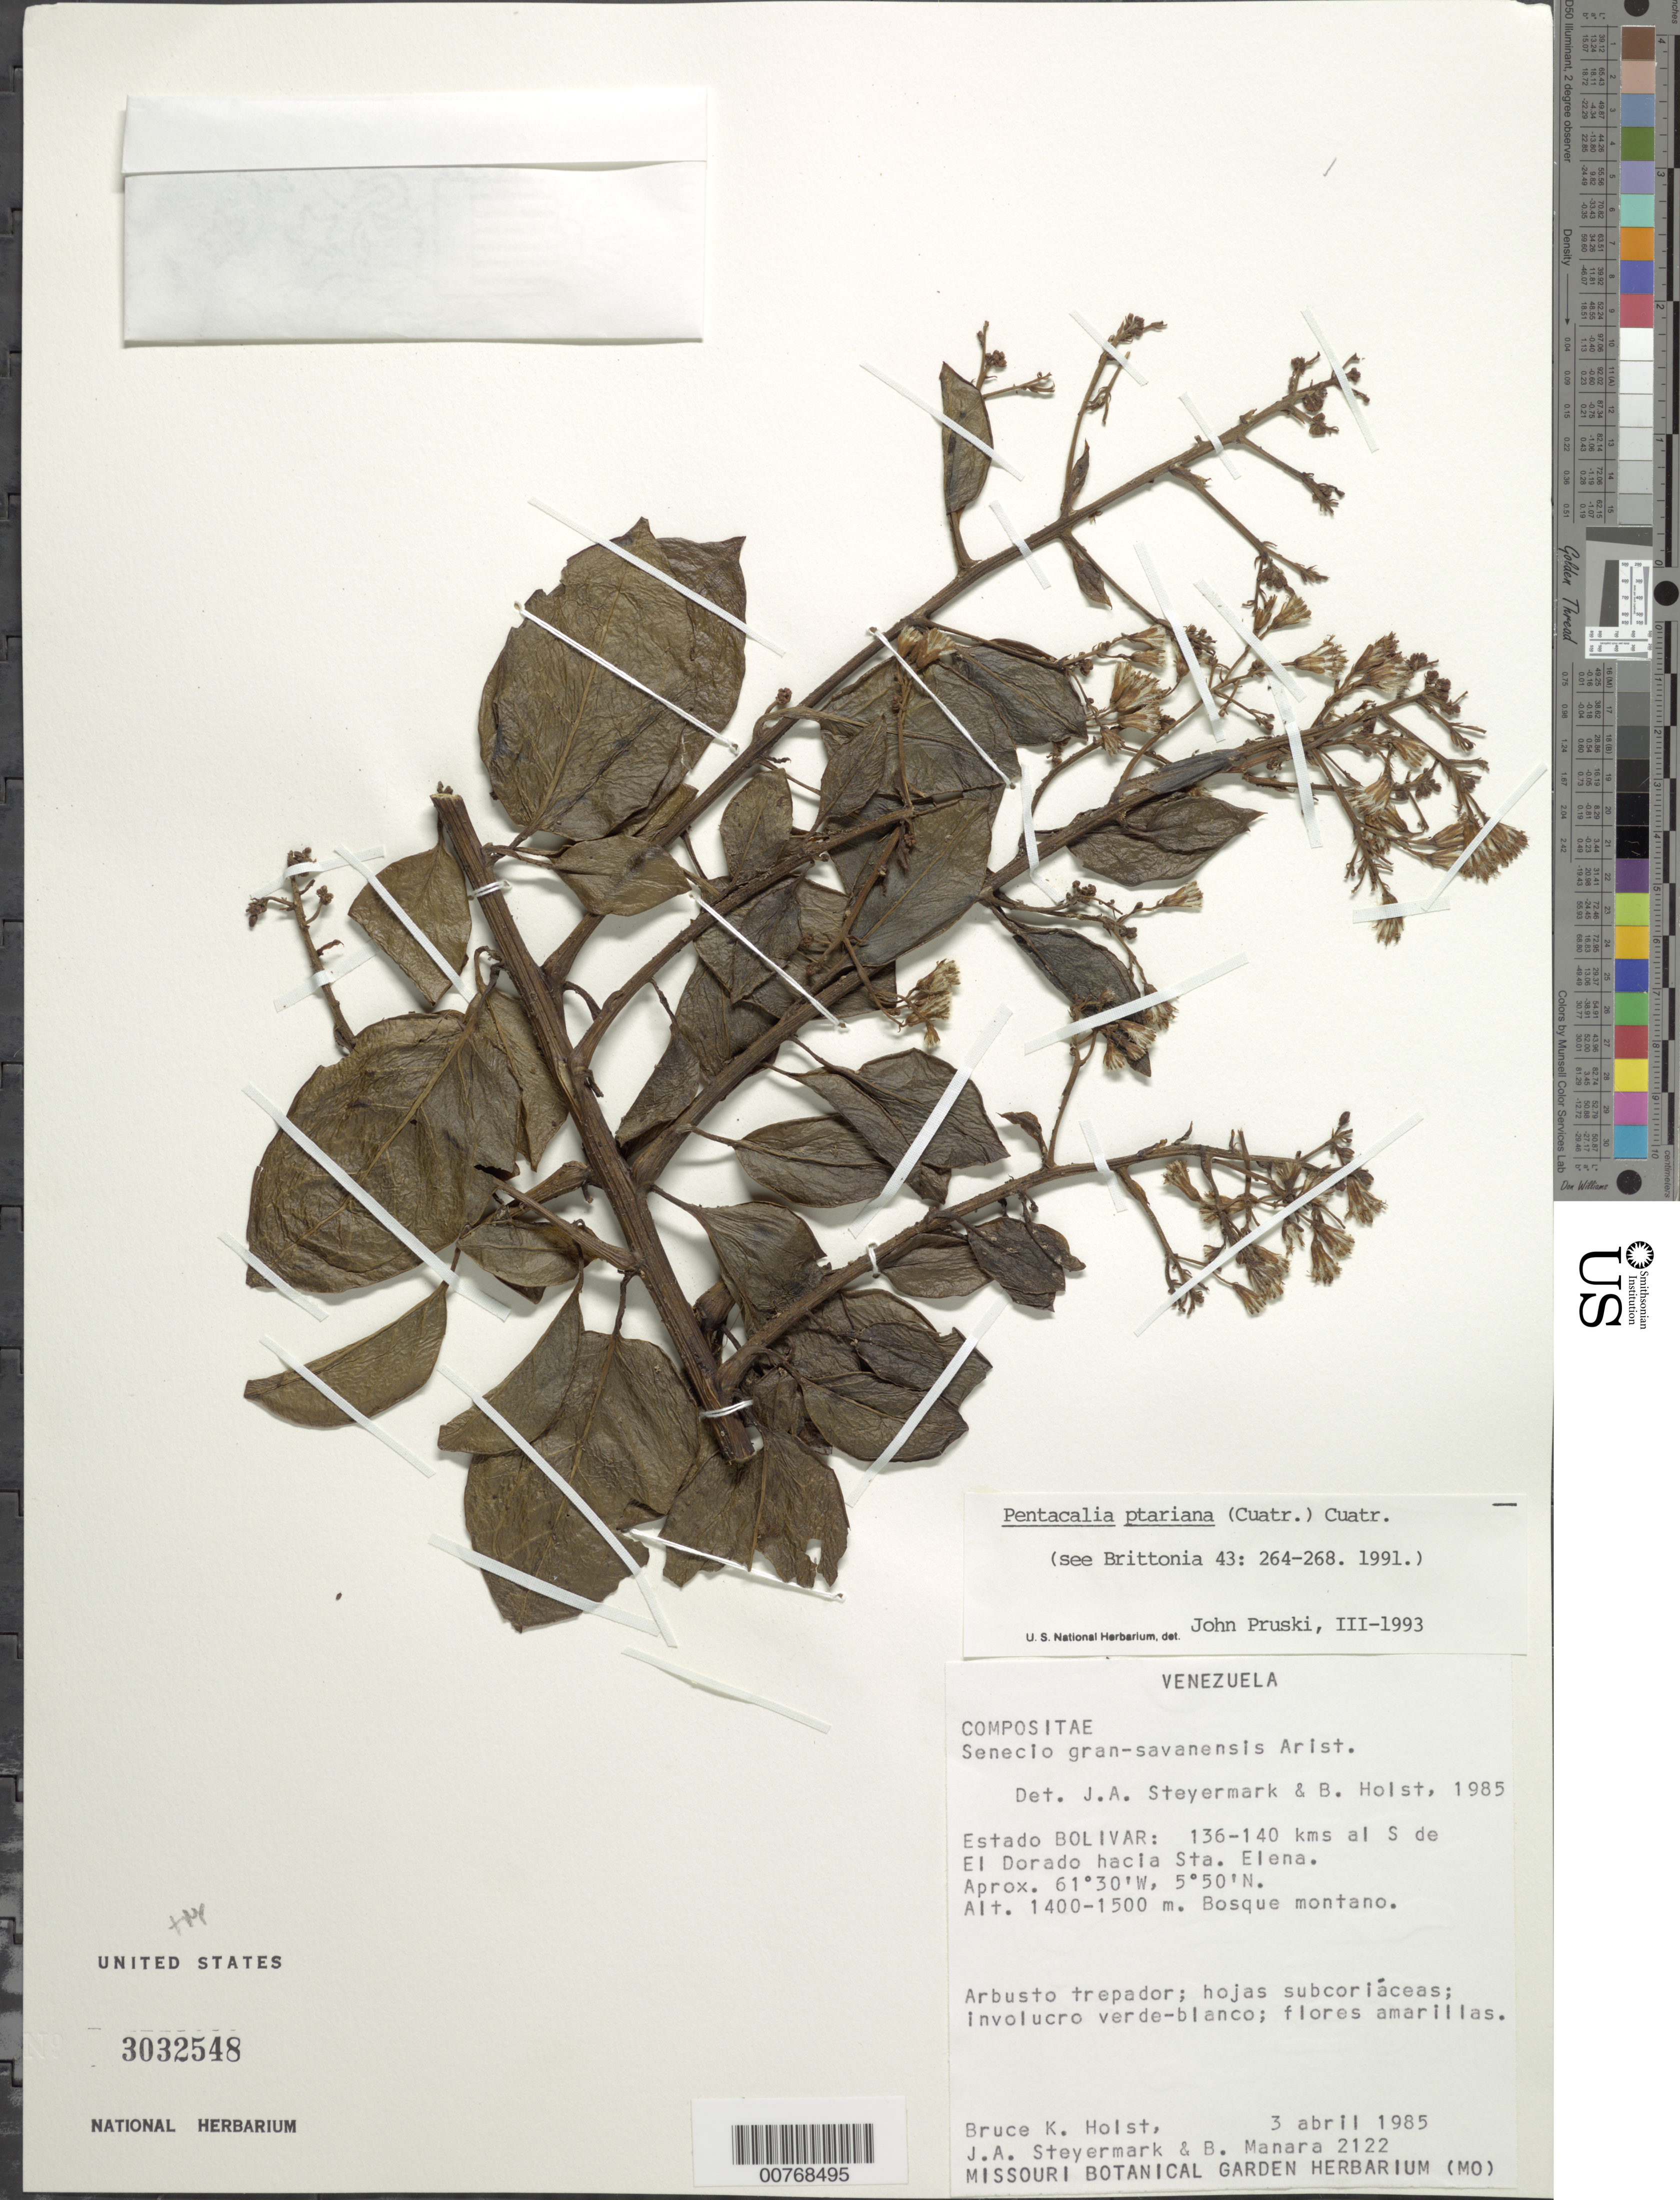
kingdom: Plantae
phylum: Tracheophyta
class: Magnoliopsida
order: Asterales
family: Asteraceae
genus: Pentacalia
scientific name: Pentacalia ptariana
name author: (Cuatrec.) Cuatrec.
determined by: Pruski, J. F.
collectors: B. Holst, J. Steyermark & B. Manara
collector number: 2122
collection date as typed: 3-Apr-85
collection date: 1985-04-03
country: Venezuela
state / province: Bolívar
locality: El Dorado, hacia Sta. Elena, 136-140 km al S de El Dorado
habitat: Montane forest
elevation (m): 1400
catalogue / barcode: US 3032548